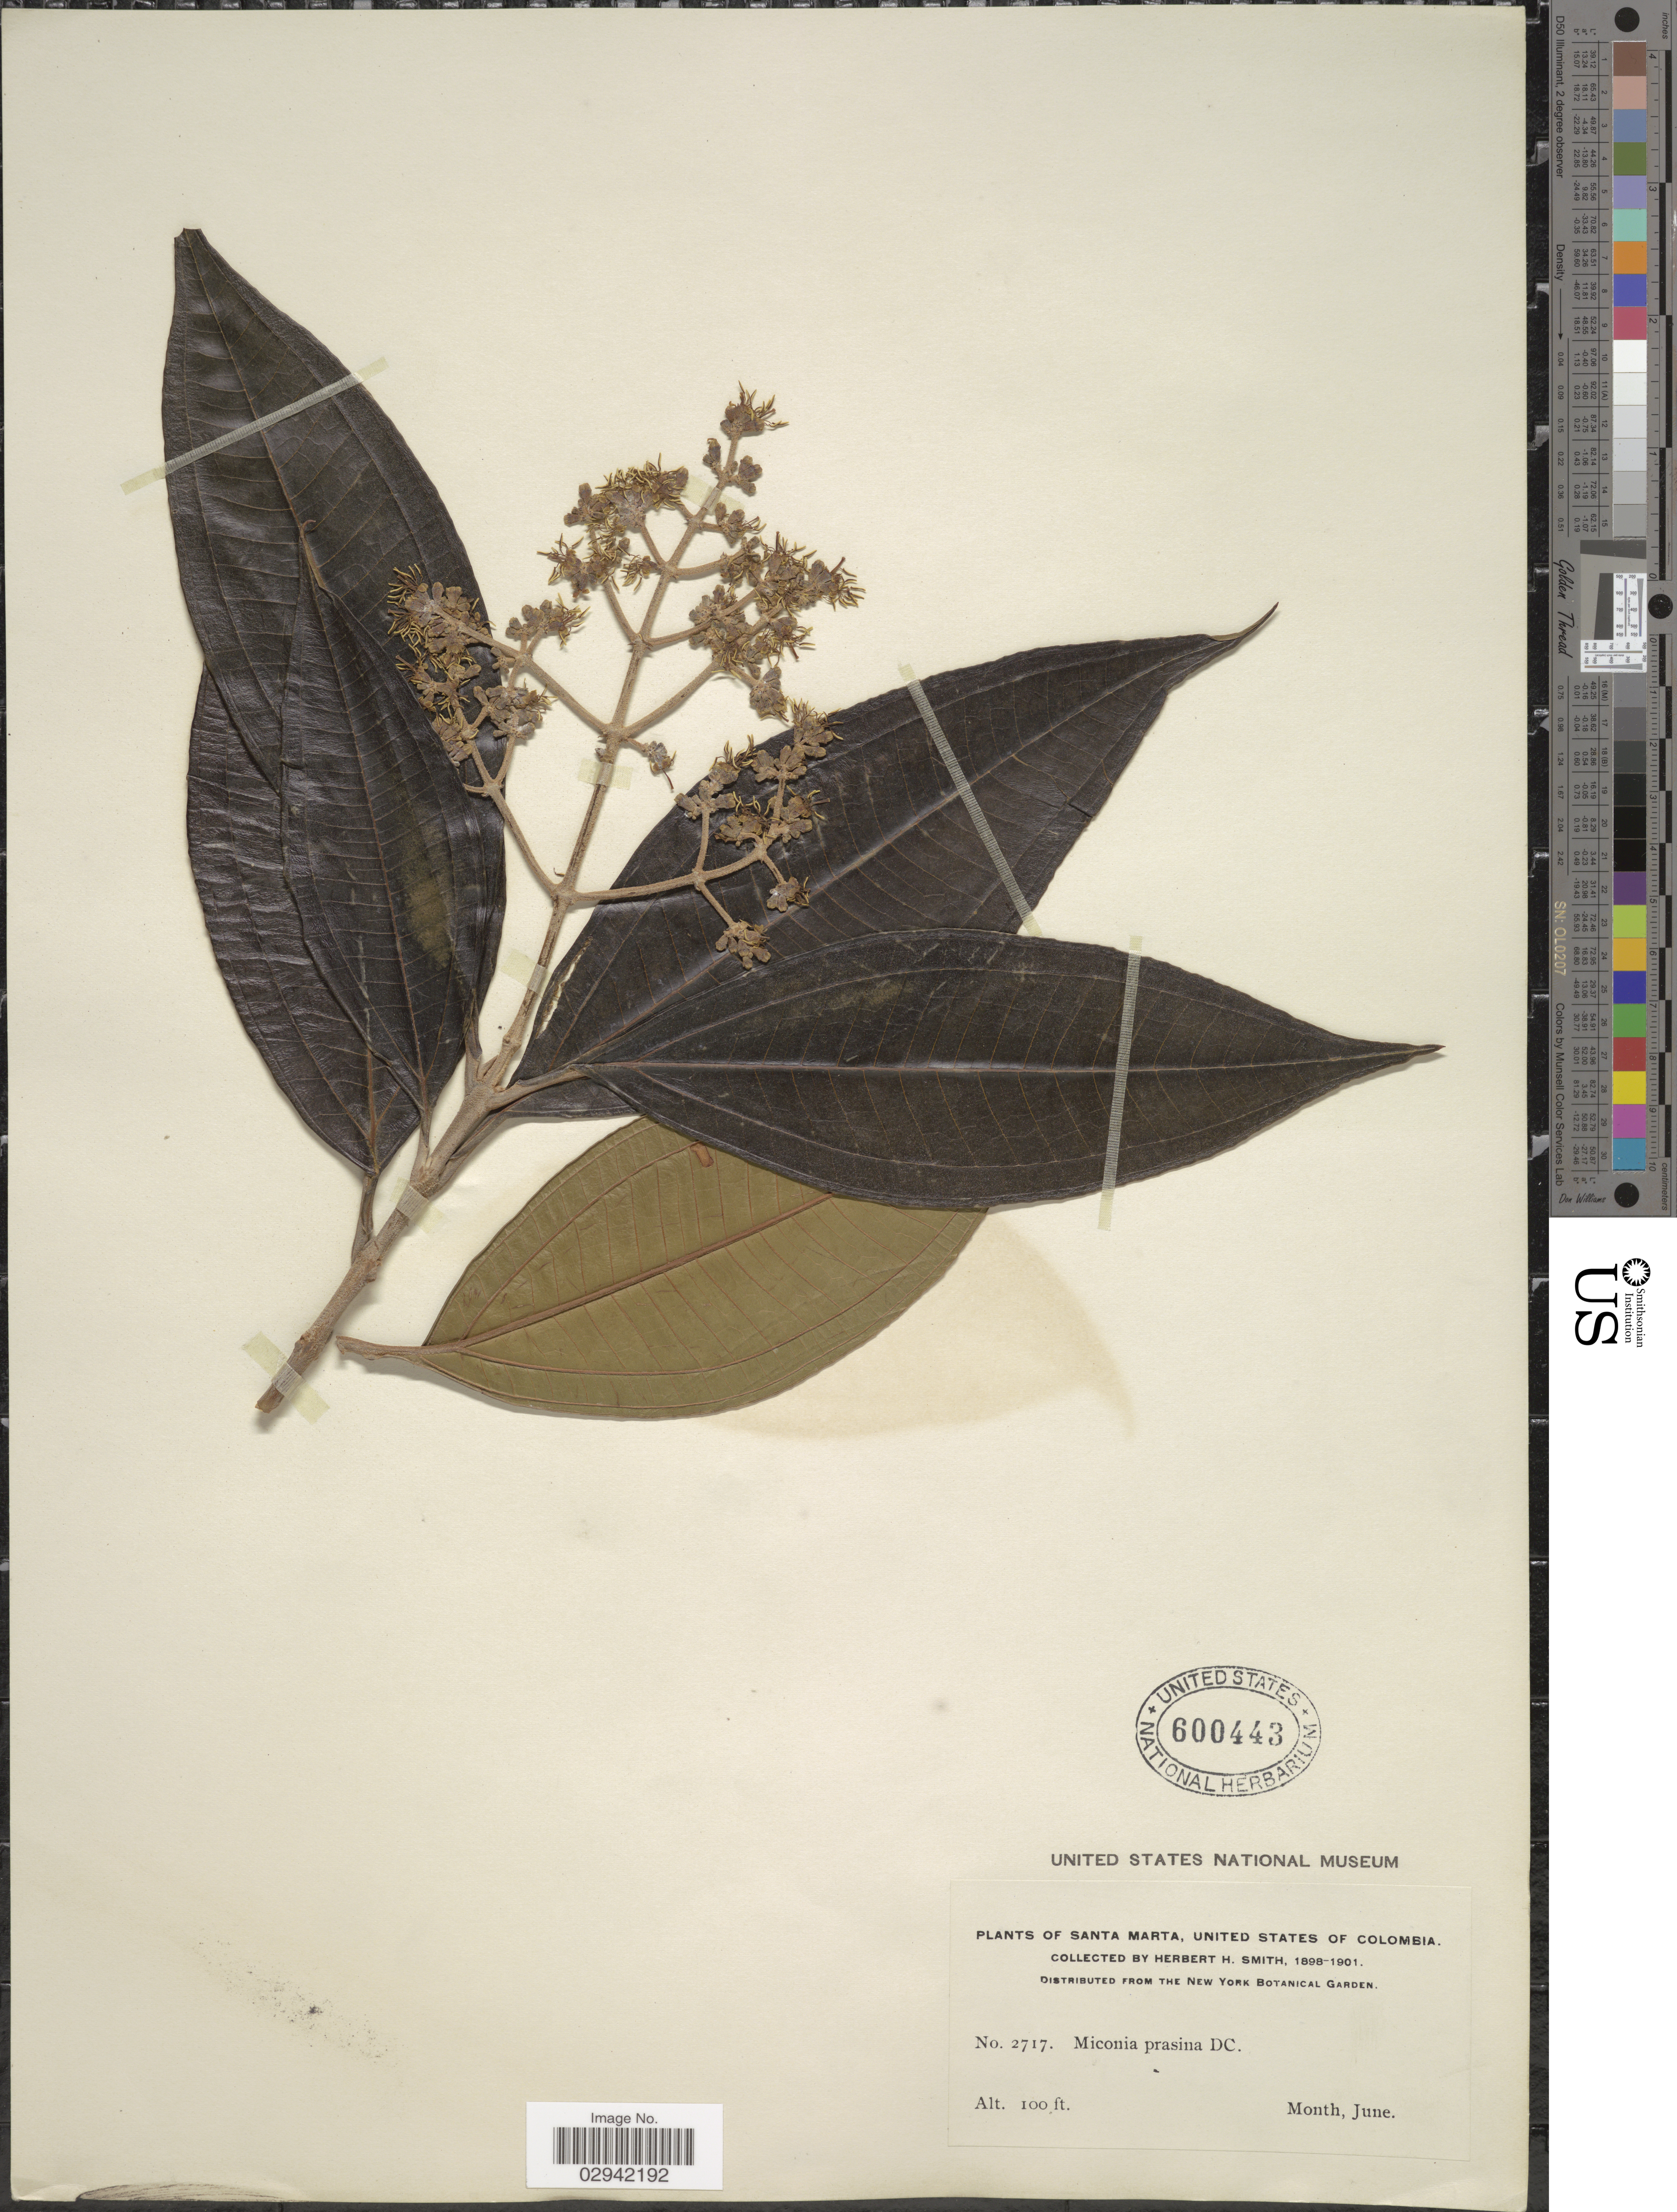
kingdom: Plantae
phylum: Tracheophyta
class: Magnoliopsida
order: Myrtales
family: Melastomataceae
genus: Miconia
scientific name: Miconia prasina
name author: (Sw.) DC.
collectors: Herbert H. Smith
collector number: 2717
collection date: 1898-06/1901-06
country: Colombia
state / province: Magdalena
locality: Santa Marta, United States of Colombia.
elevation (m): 30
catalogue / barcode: US 600443